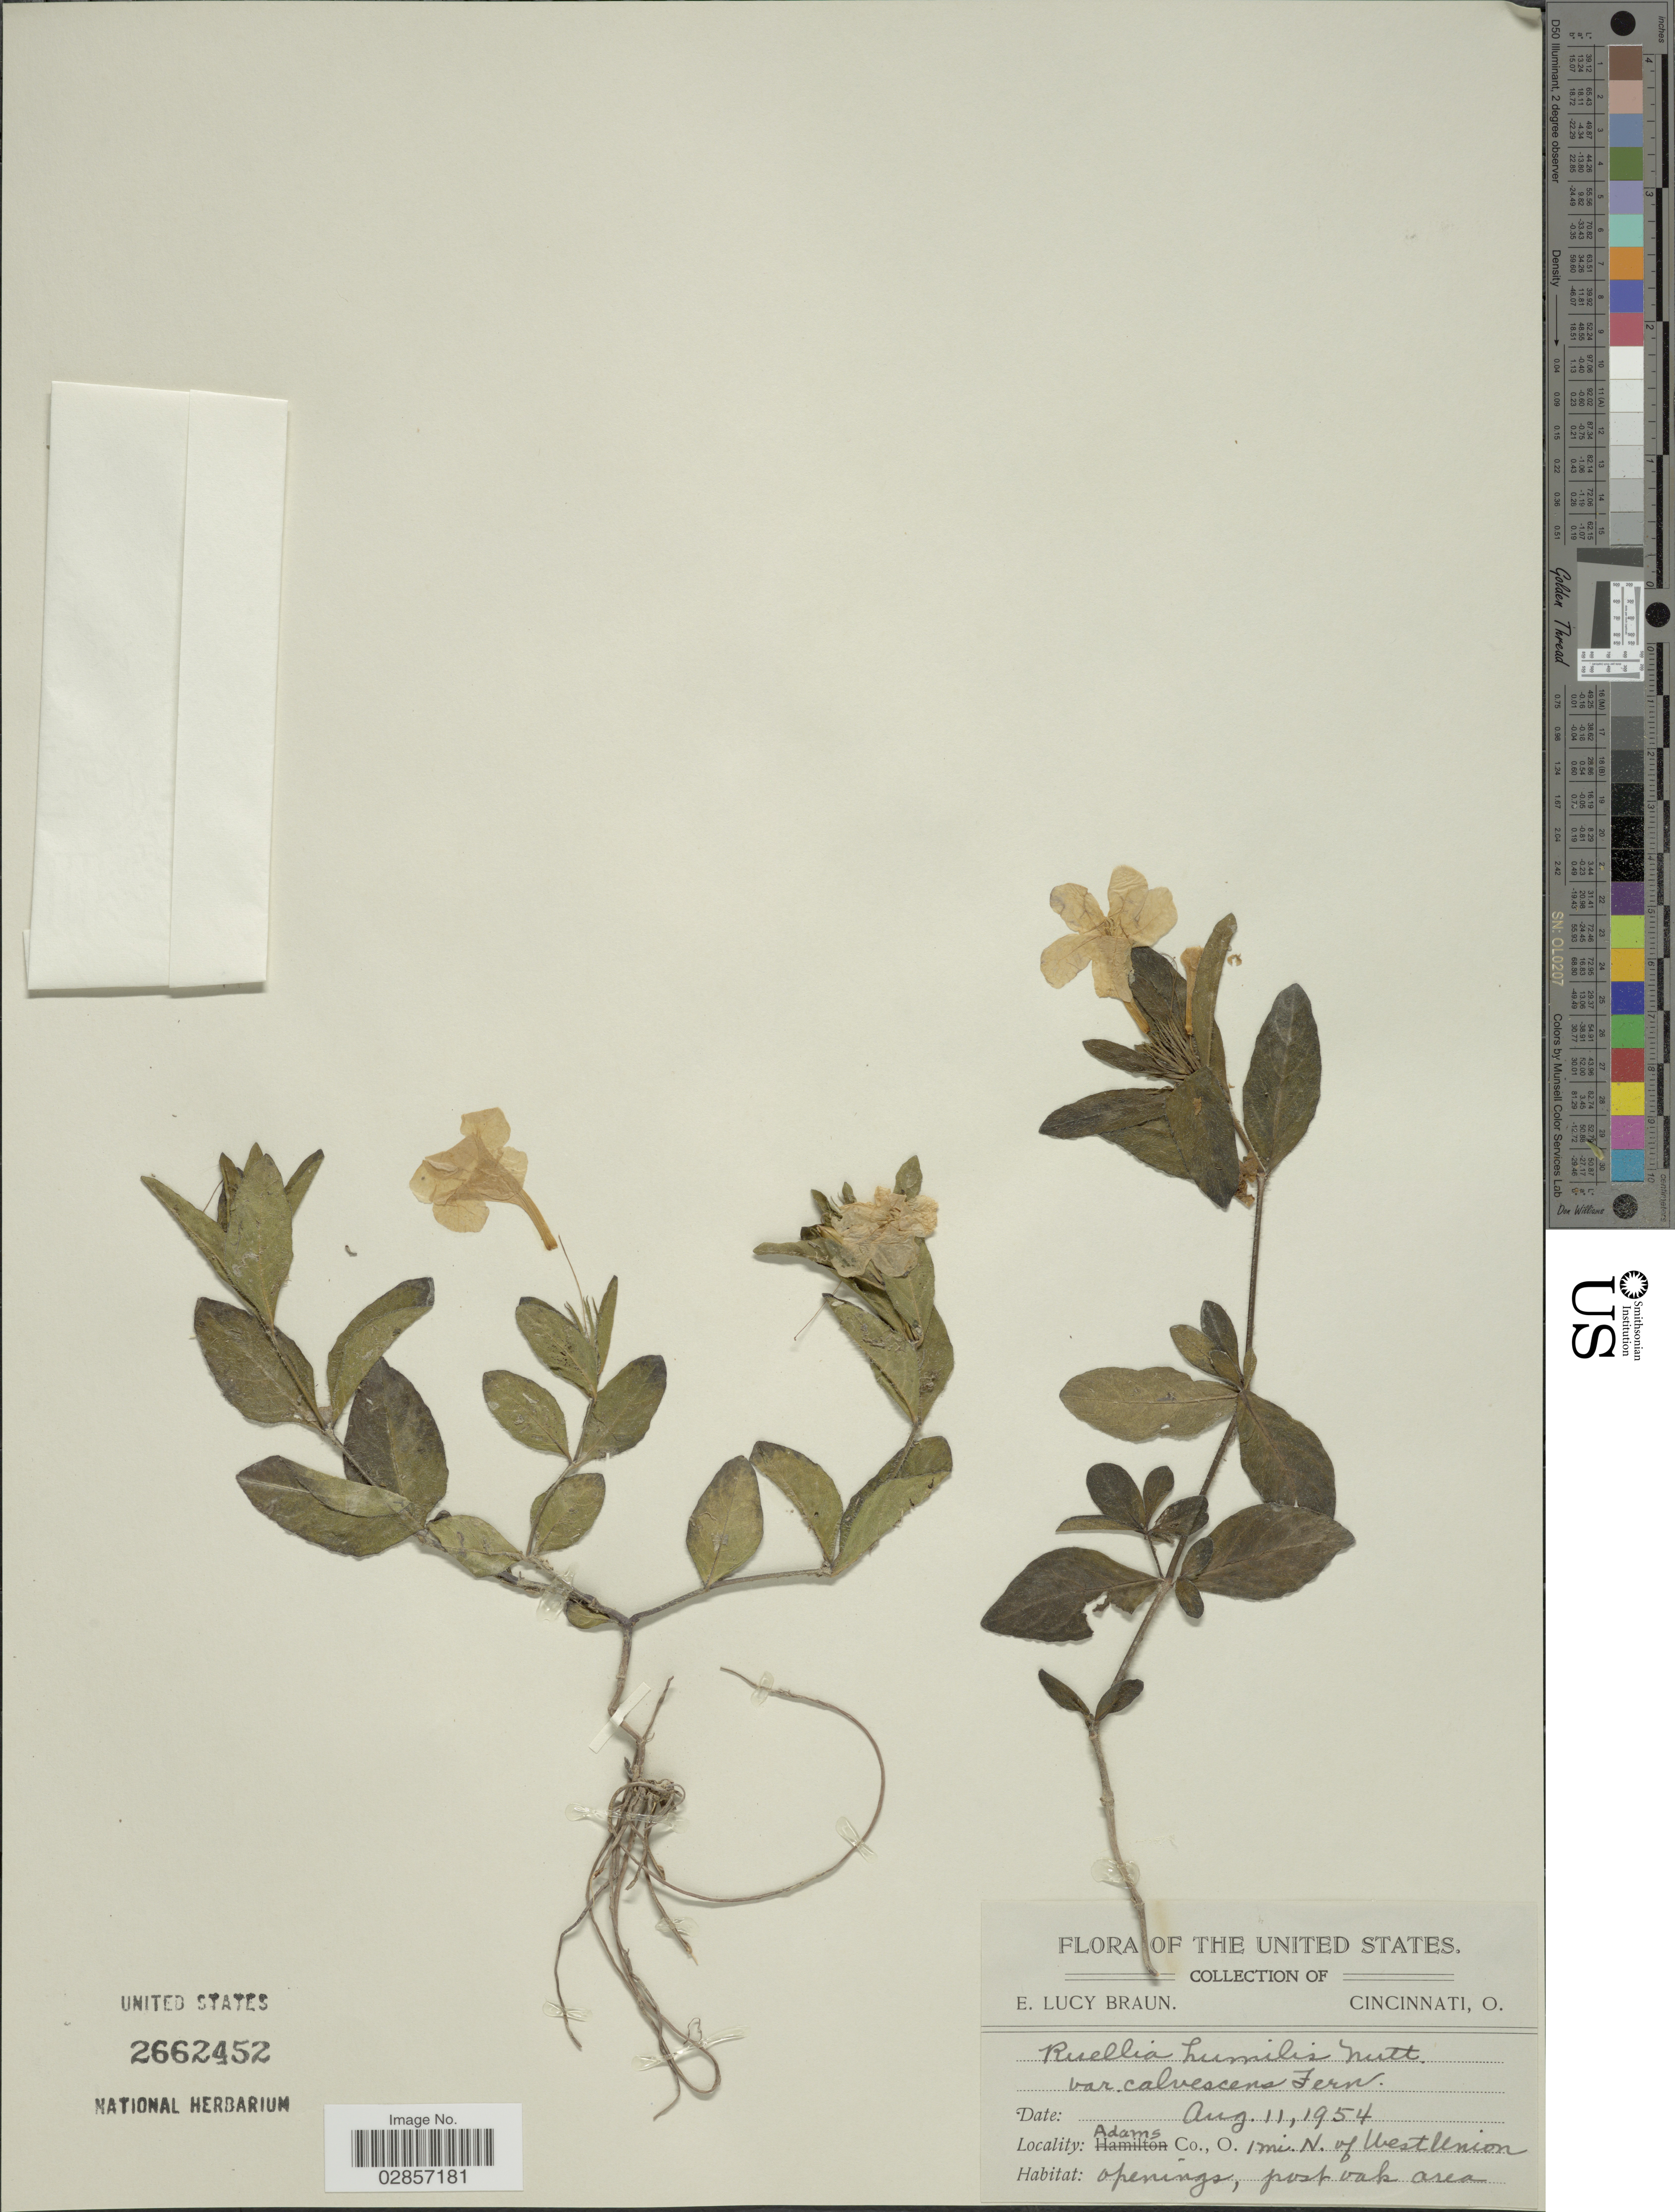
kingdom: Plantae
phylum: Tracheophyta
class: Magnoliopsida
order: Lamiales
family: Acanthaceae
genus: Ruellia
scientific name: Ruellia humilis var. calvescens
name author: Fernald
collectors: E. L. Braun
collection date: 1954-08-11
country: United States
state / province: Ohio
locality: Adams Co., O., 1 mi. N. of West Union, post oak area.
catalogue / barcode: US 2662452